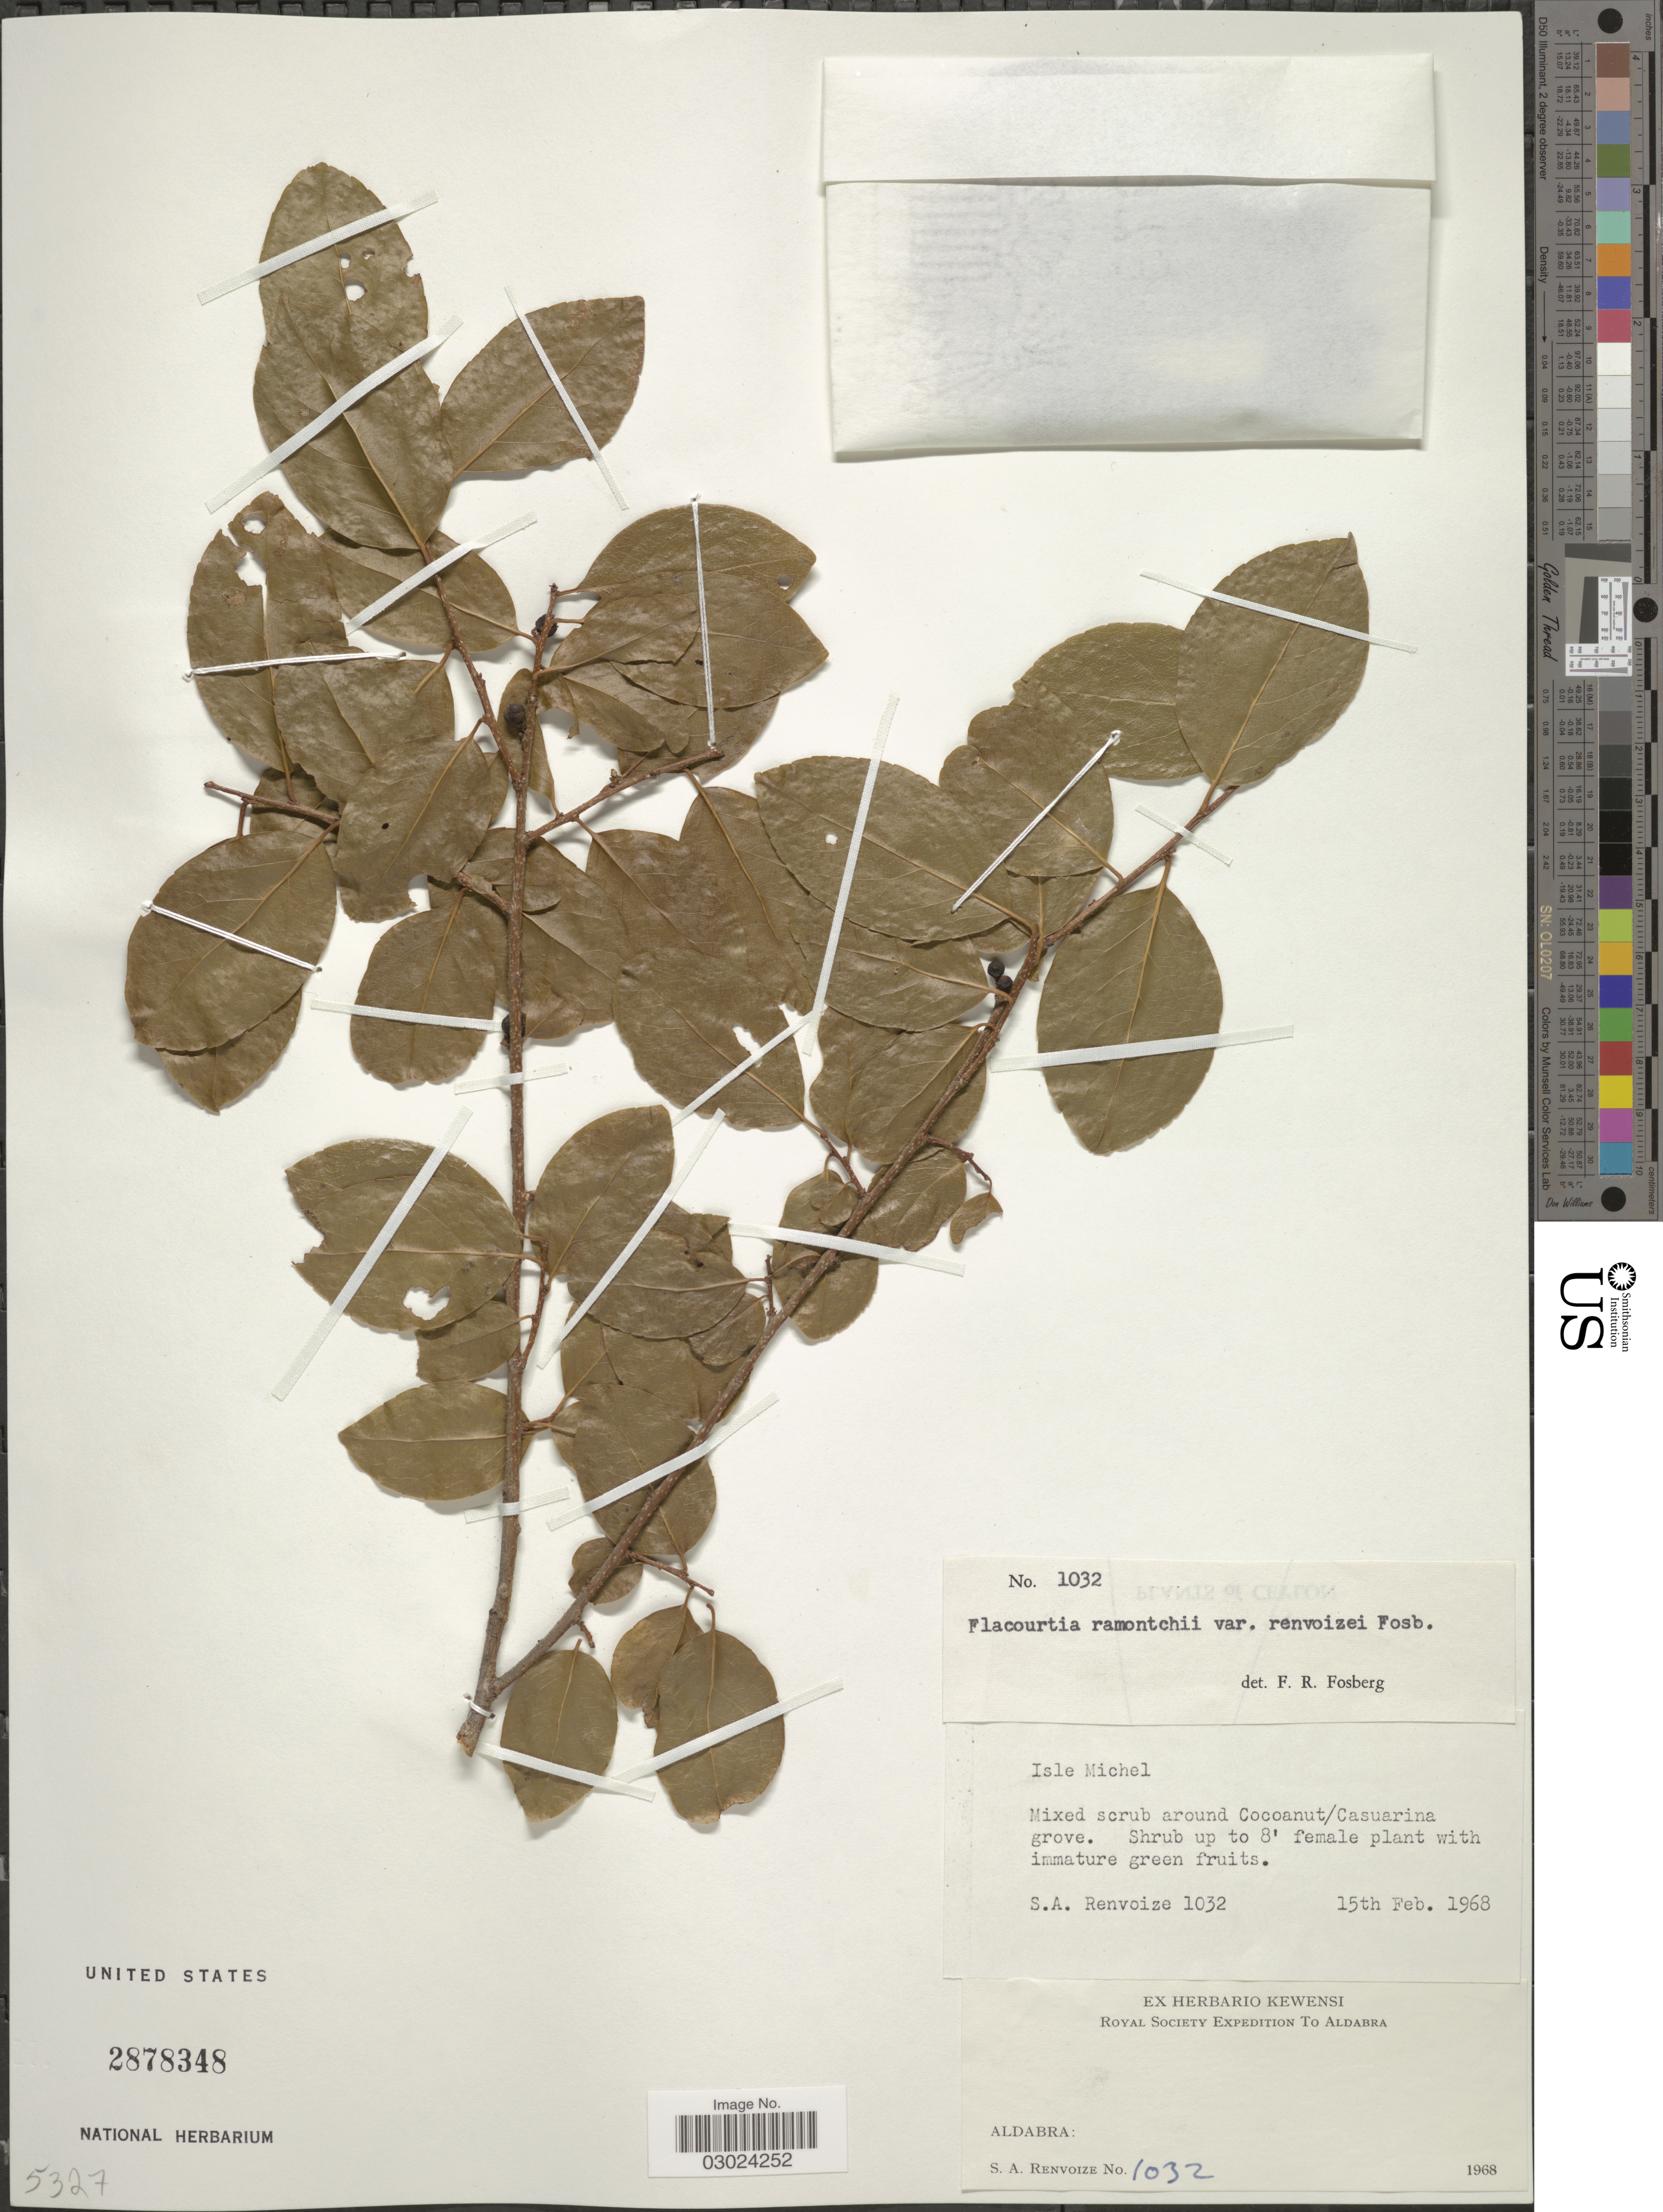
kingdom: Plantae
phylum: Tracheophyta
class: Magnoliopsida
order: Malpighiales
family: Salicaceae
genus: Flacourtia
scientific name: Flacourtia ramontchi var. renvoizei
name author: Fosberg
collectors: S. A. Renvoize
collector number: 1032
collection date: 1968-02-15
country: Seychelles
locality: Aldabra. Isle Michel. Around Cocoanut/Casuarina grove.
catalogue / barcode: US 2878348